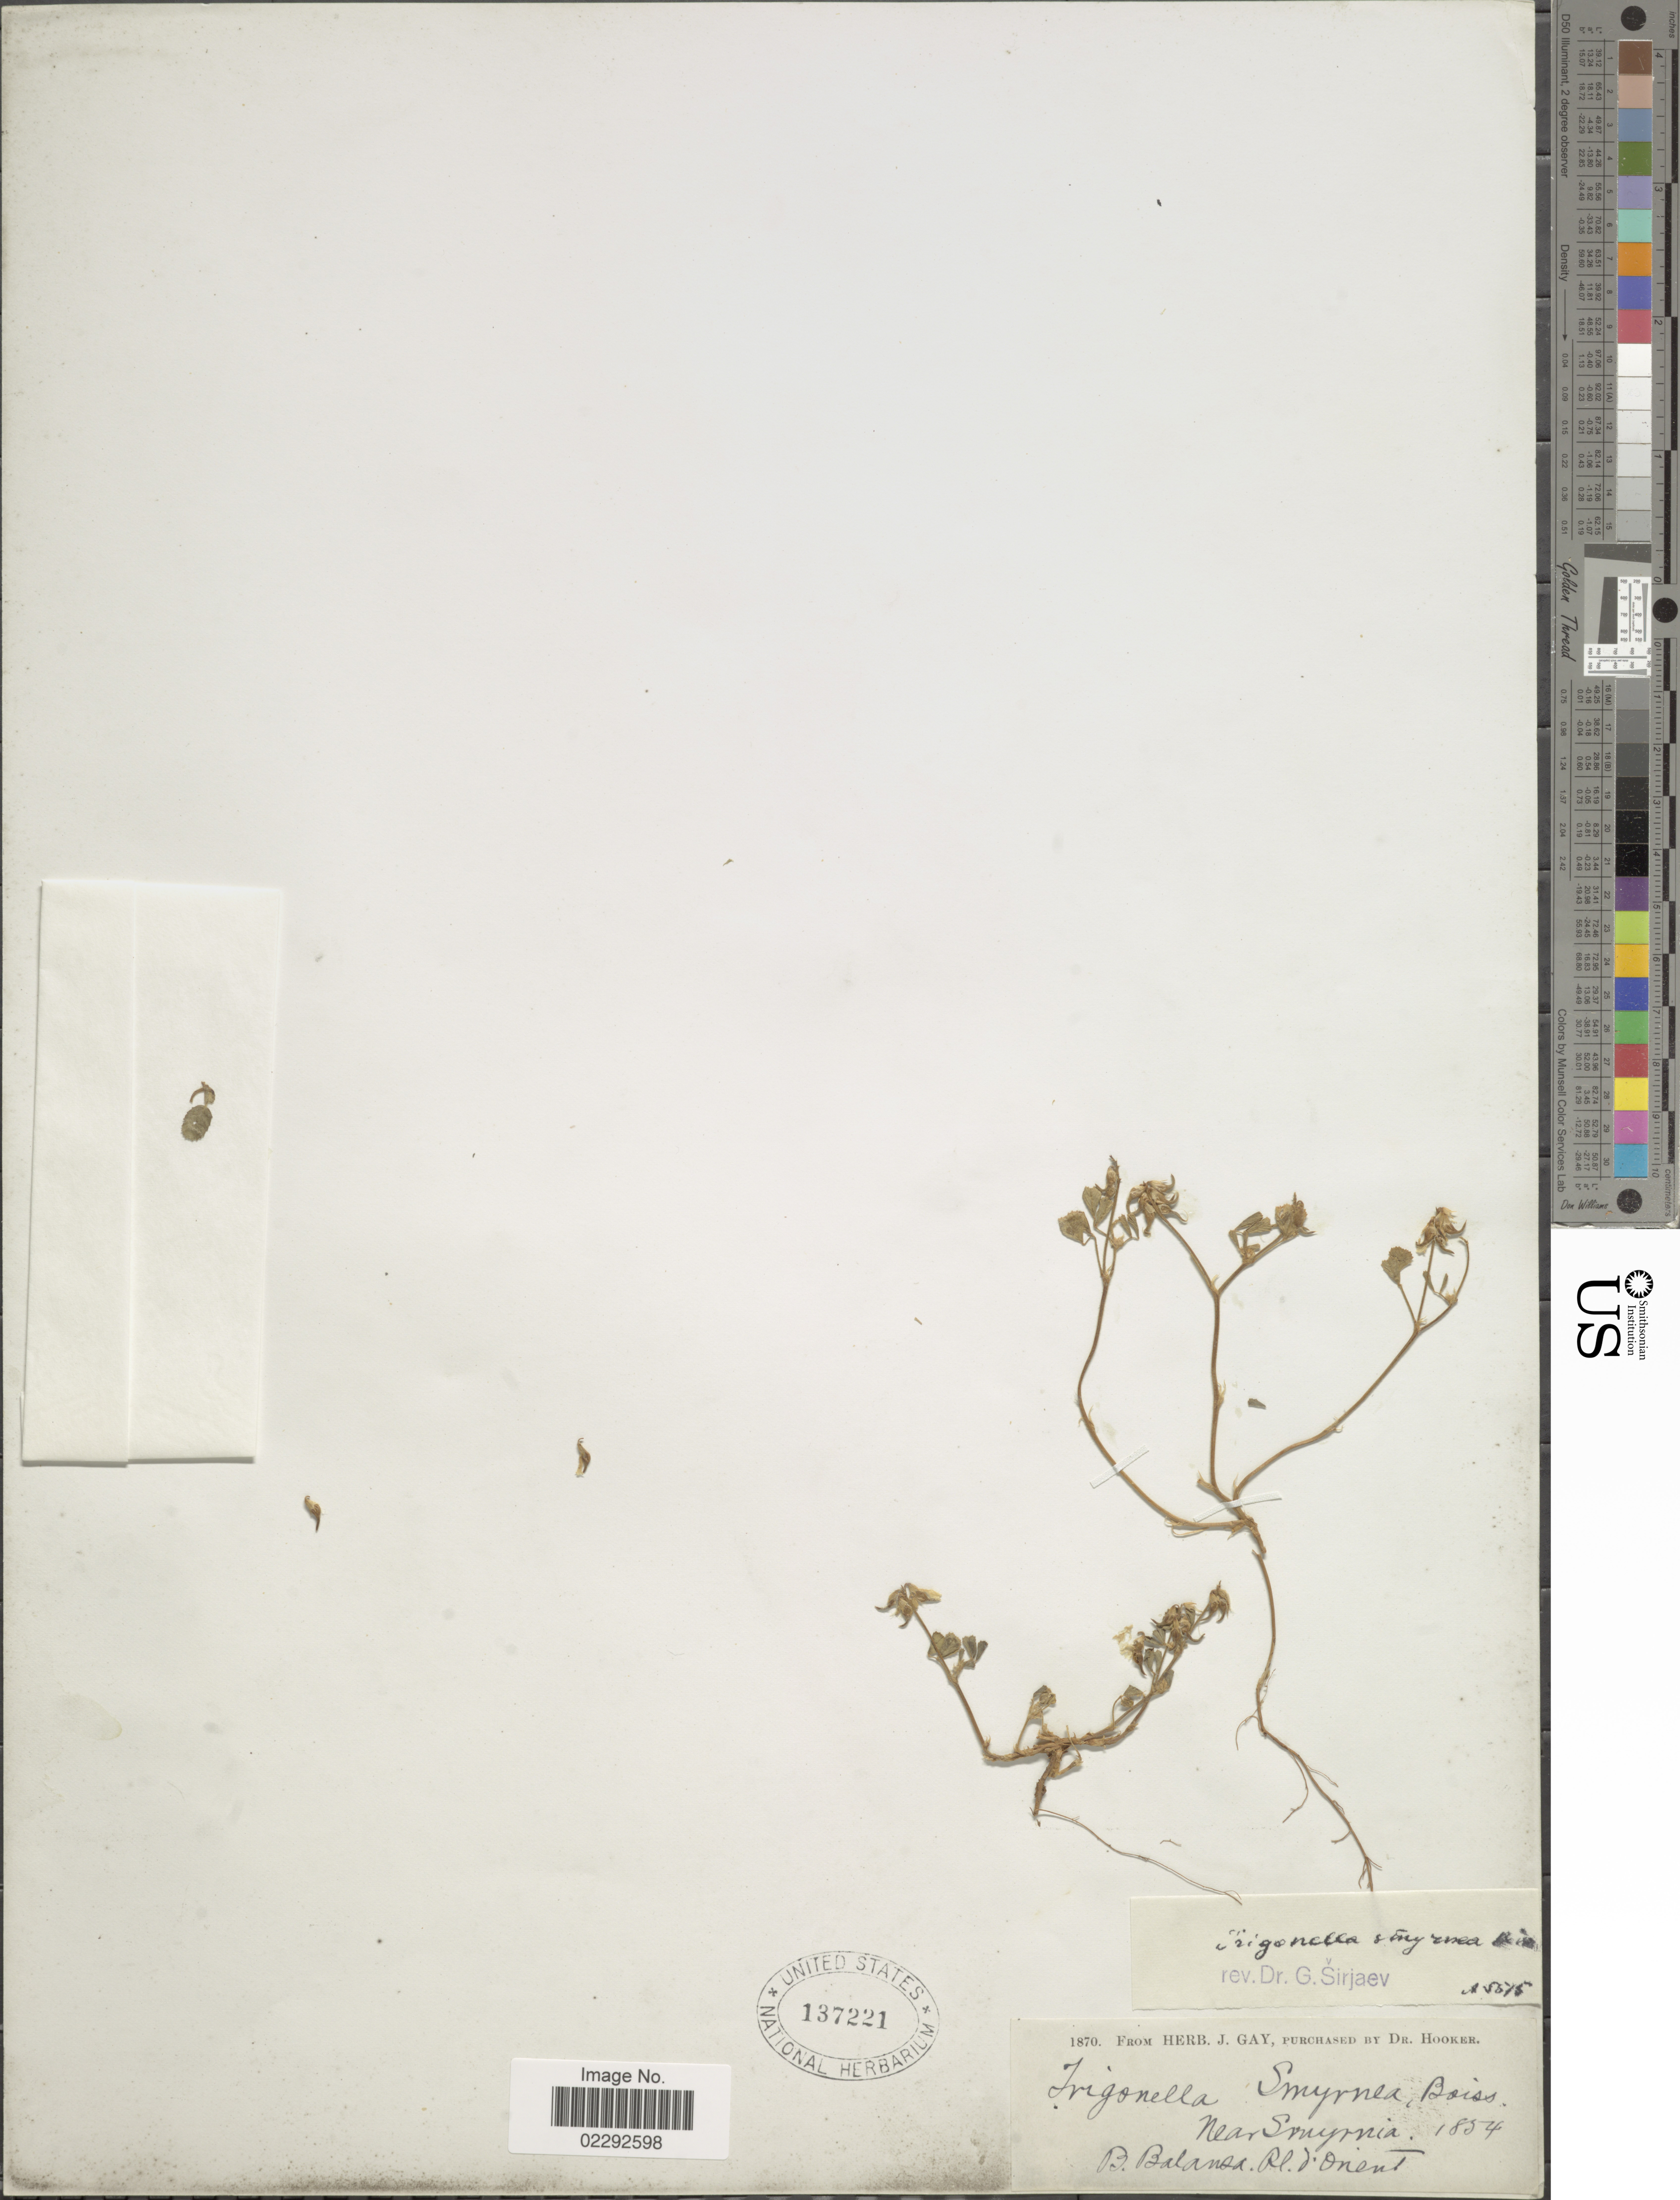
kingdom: Plantae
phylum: Tracheophyta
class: Magnoliopsida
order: Fabales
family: Fabaceae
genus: Trigonella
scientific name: Trigonella smyrnea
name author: Boiss.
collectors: B. Balansa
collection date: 1854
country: Turkey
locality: Near Smyrnia. Orient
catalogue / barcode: US 137221